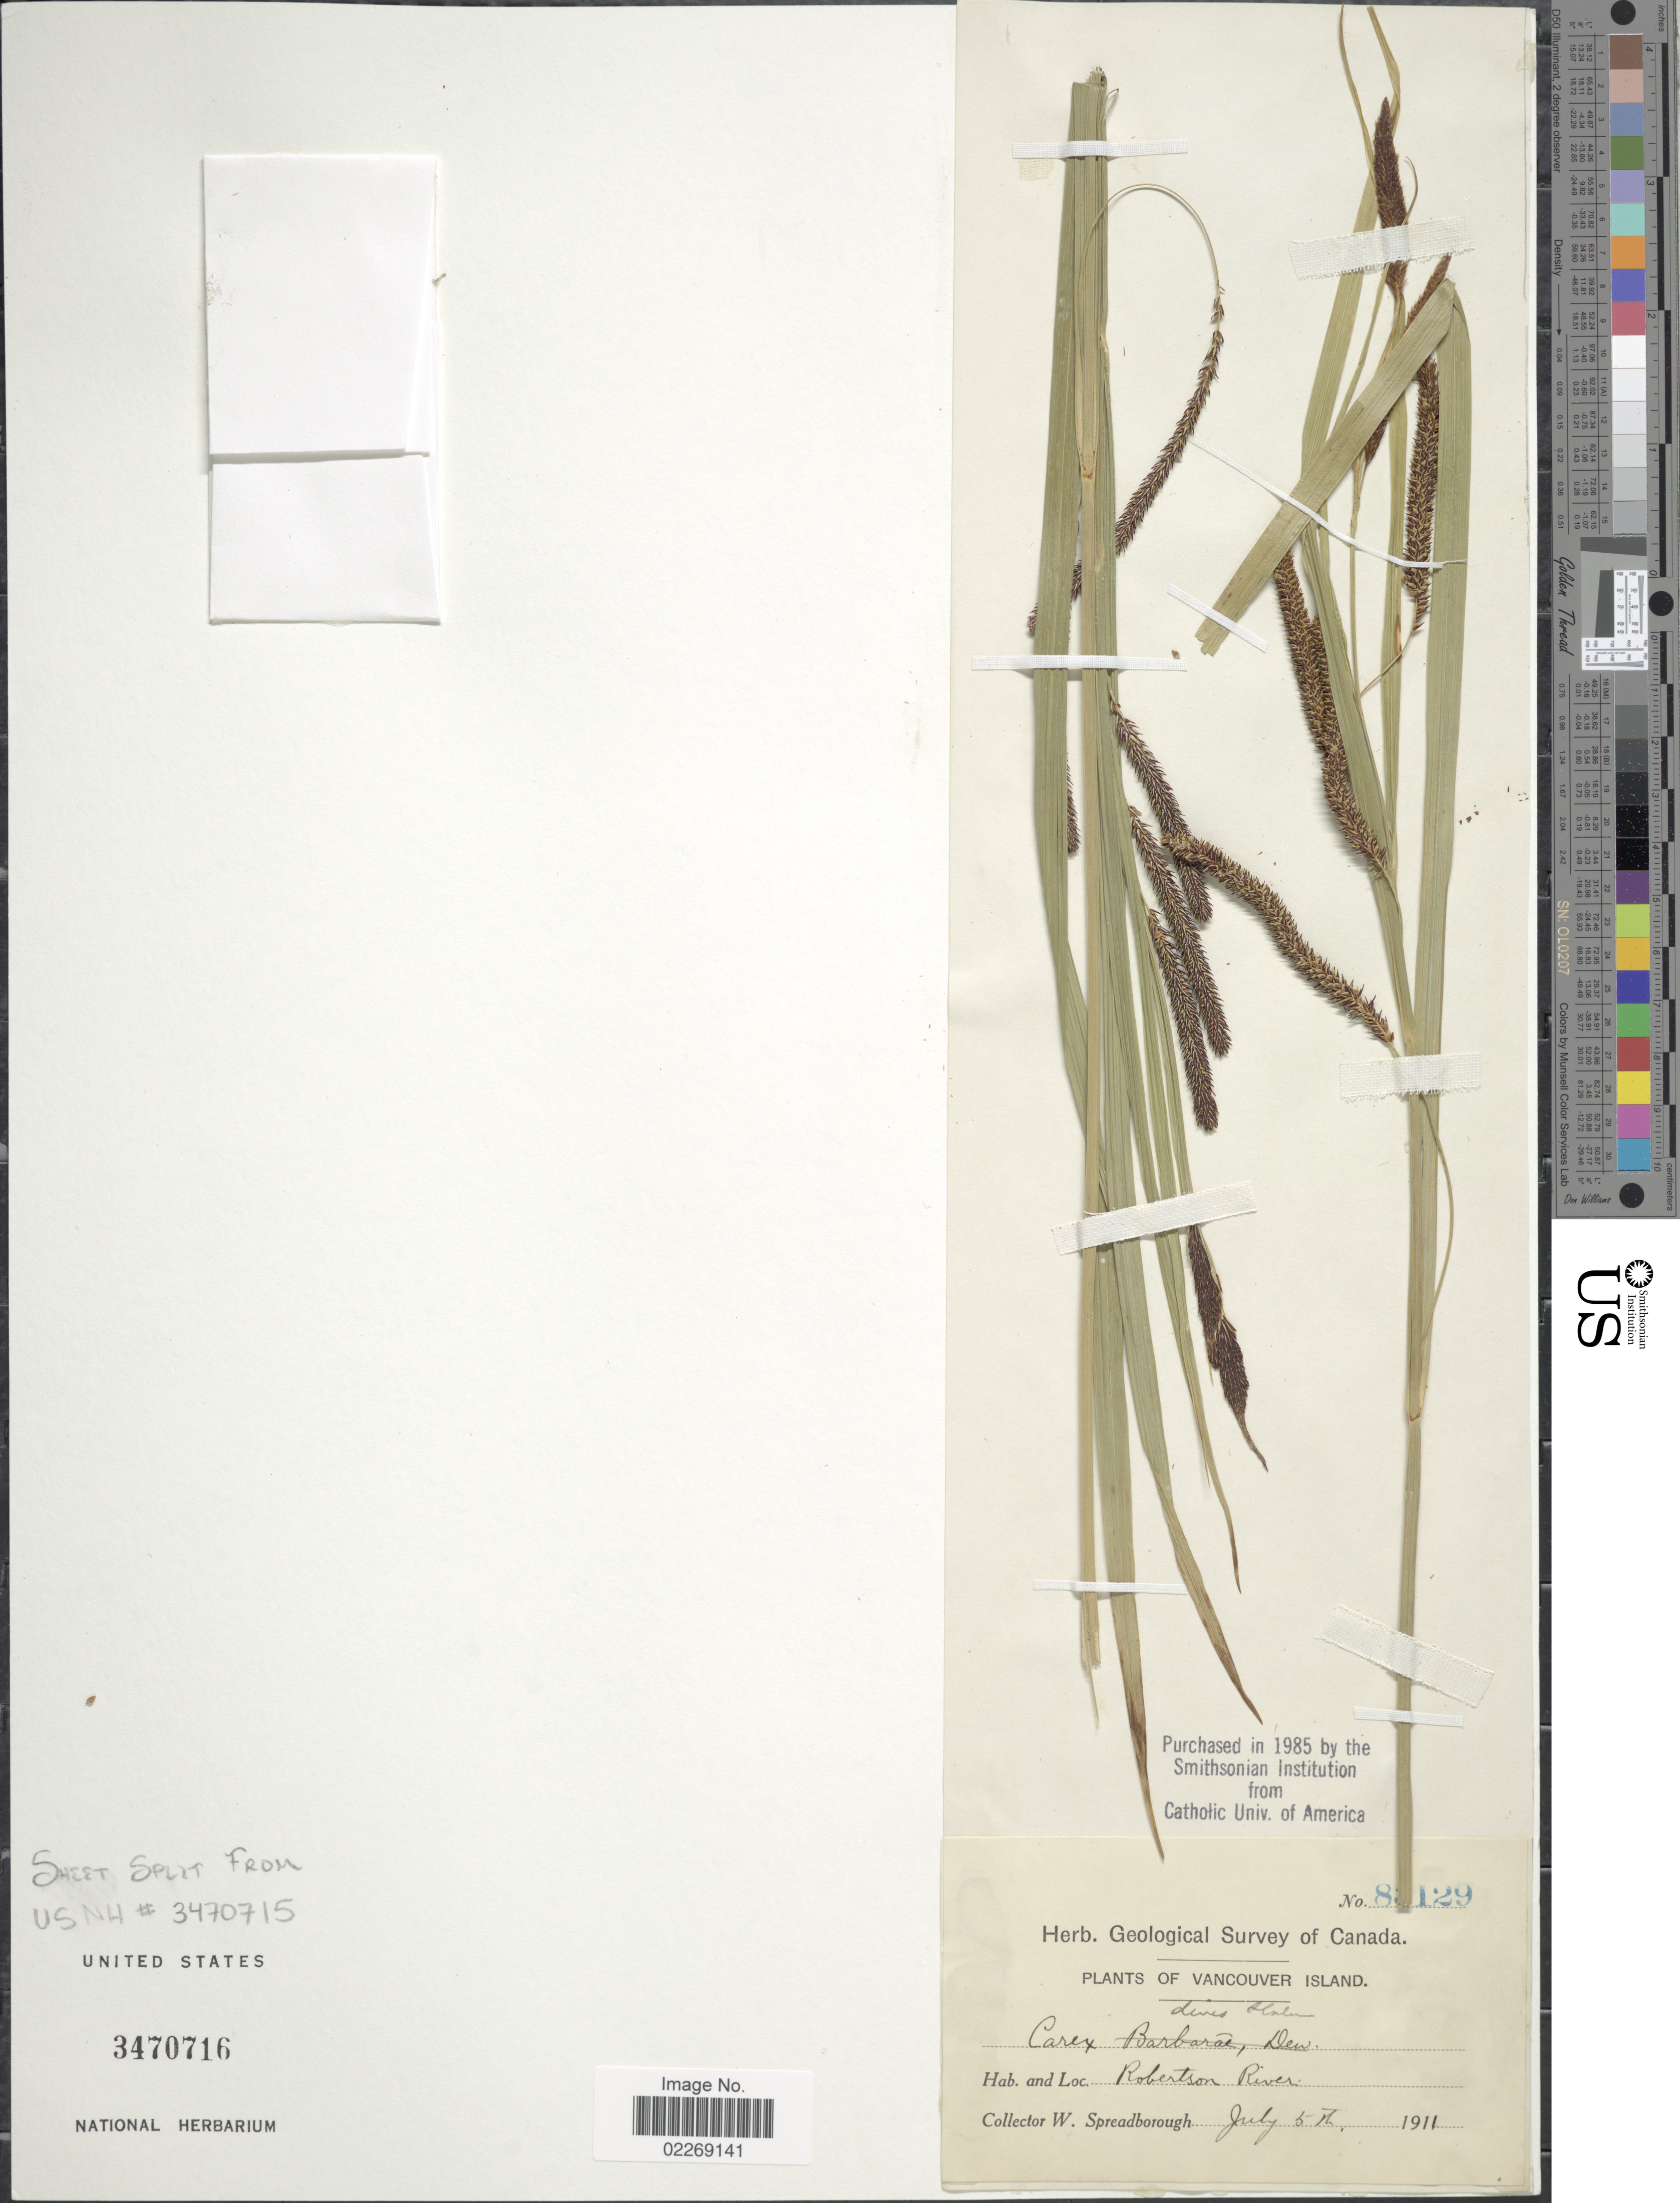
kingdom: Plantae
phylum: Tracheophyta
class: Liliopsida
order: Poales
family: Cyperaceae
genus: Carex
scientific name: Carex aquatilis var. dives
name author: (Holm) Kük.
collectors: W. Spreadborough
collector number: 8!129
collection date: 1911-07-05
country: Canada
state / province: British Columbia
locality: Vancouver Island. Robertson River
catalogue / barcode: US 3470716